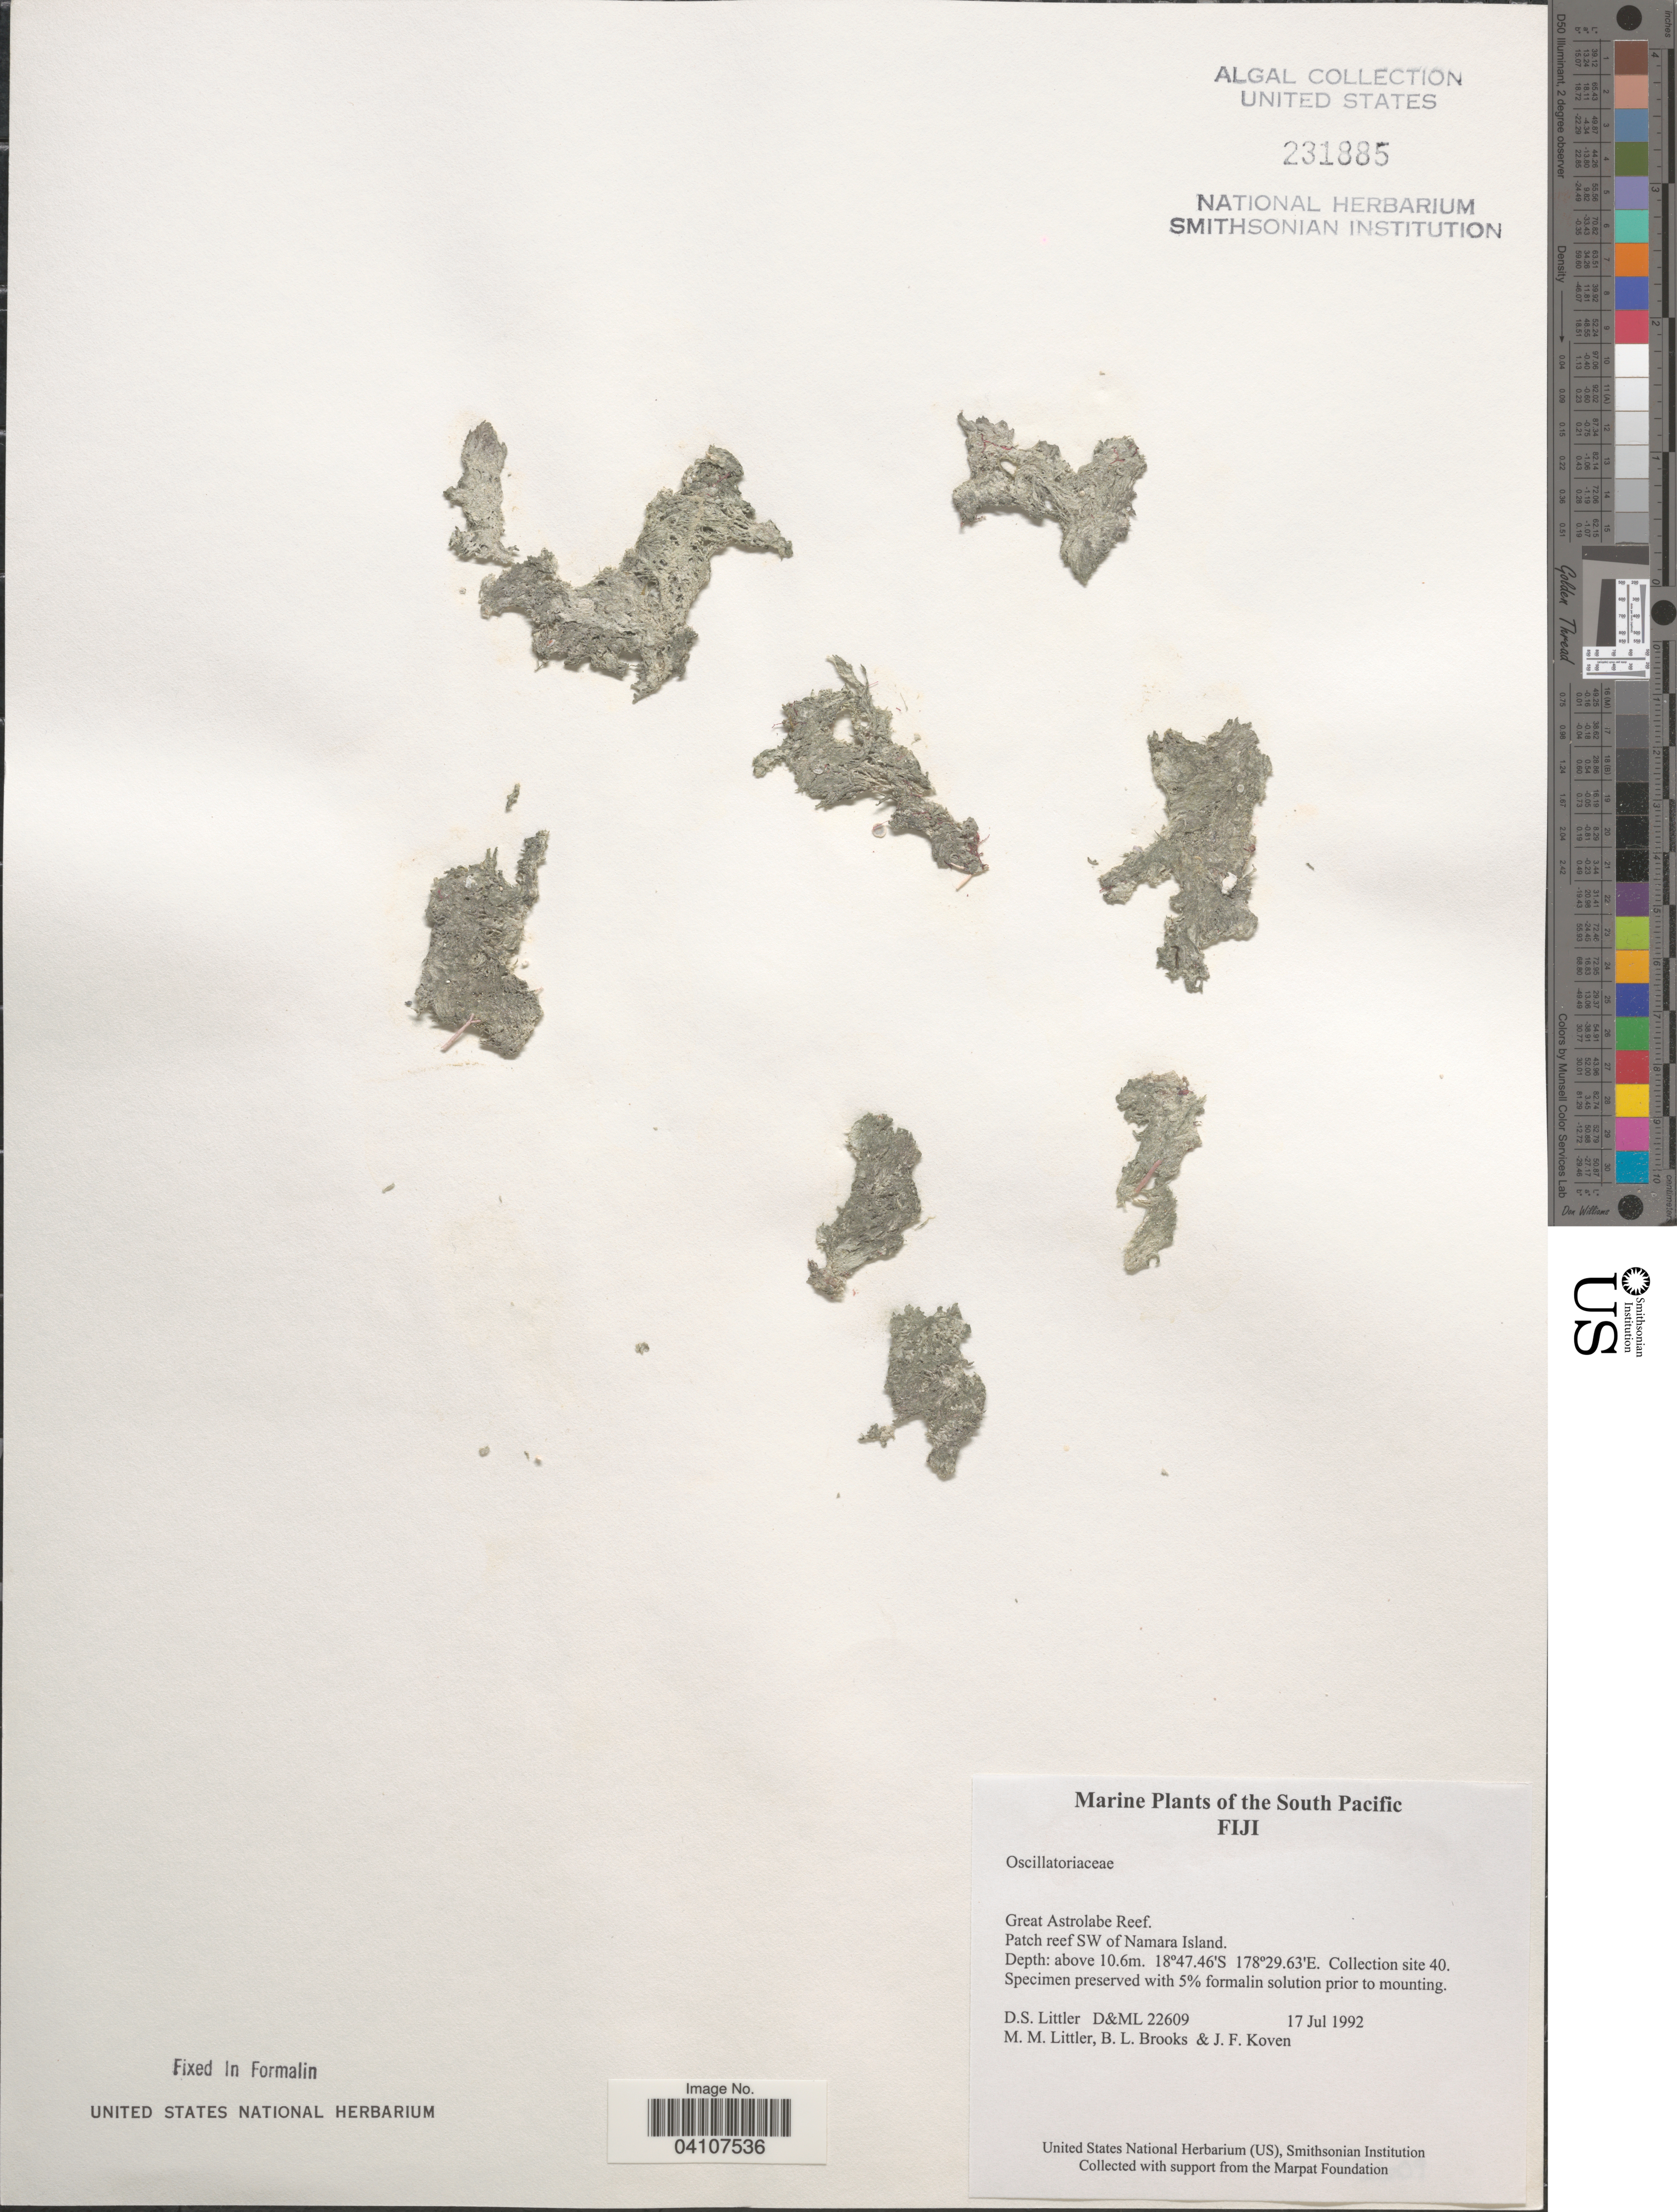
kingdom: Bacteria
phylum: Cyanobacteria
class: Cyanobacteriia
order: Cyanobacteriales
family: Oscillatoriaceae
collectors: D. S. Littler, B. Brooks & J. Koven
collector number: D&ML22609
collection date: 1992-07-17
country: Fiji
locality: South Pacific. Great Astrolabe Reef. Patch reef SW of Namara Island. Collection site 40.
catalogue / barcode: US 231885